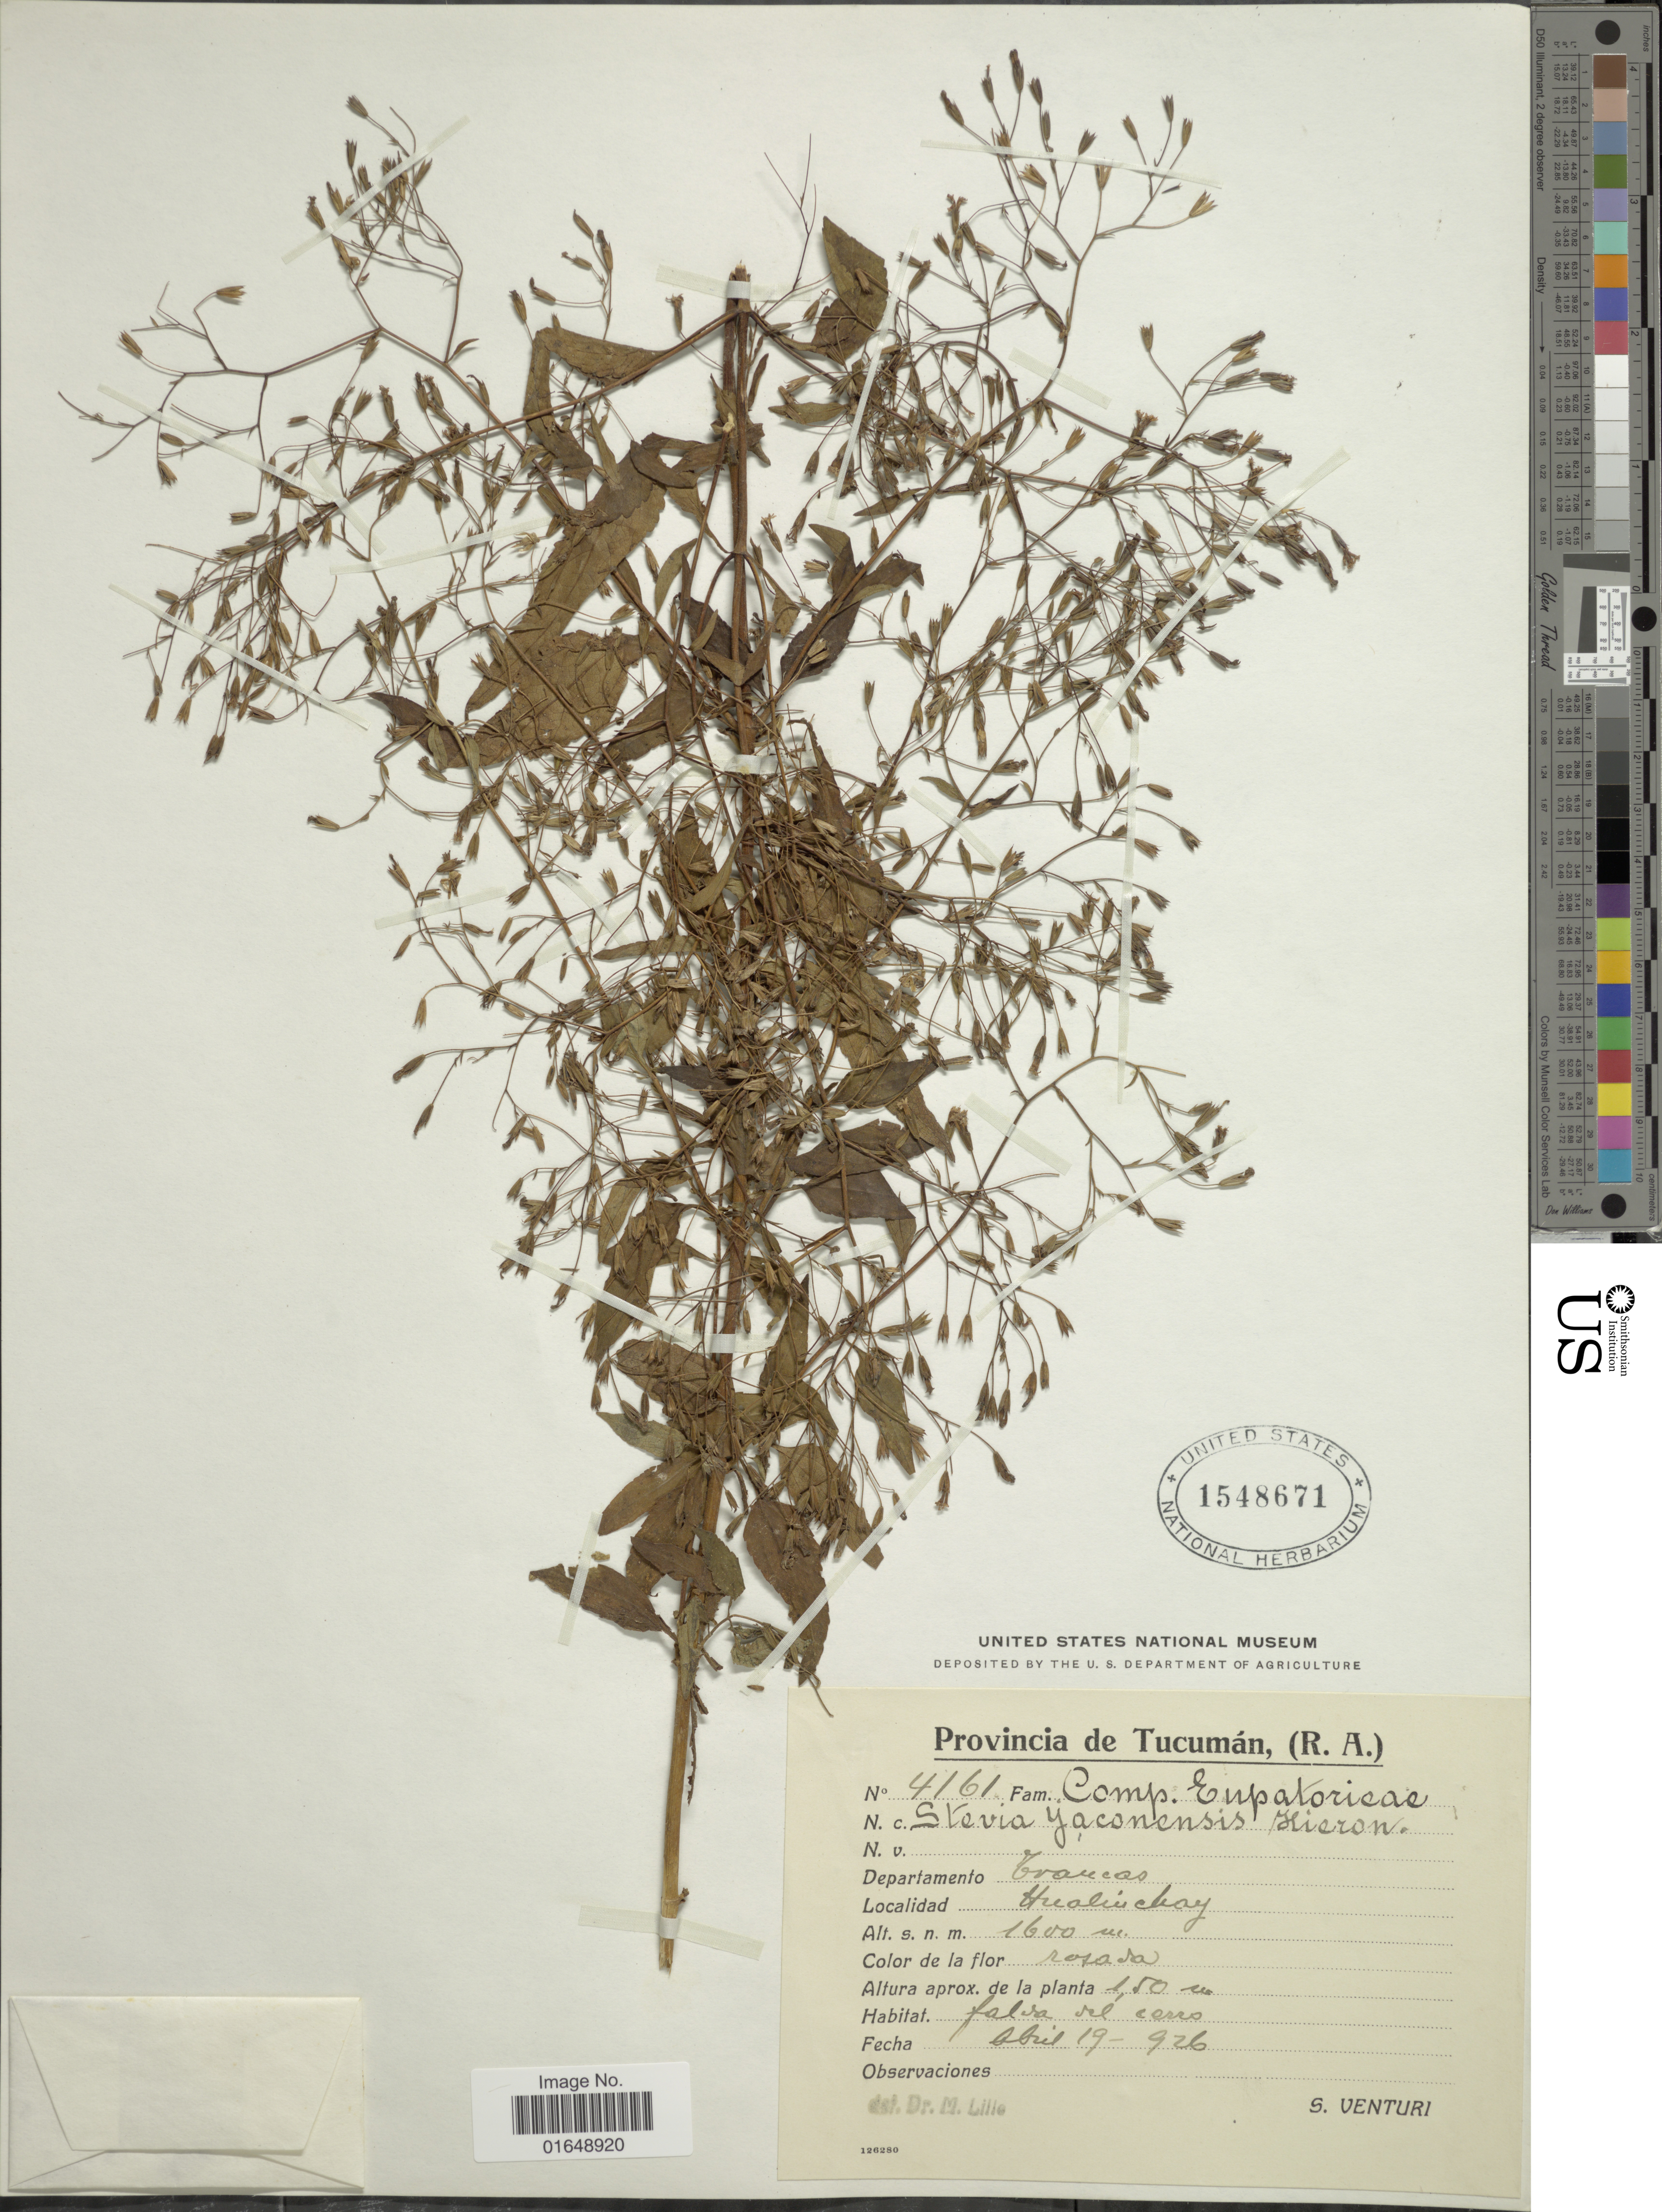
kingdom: Plantae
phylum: Tracheophyta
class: Magnoliopsida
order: Asterales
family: Asteraceae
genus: Stevia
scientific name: Stevia yaconensis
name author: Hieron.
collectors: S. Venturi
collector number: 4161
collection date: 1926-04-19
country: Argentina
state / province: Tucuman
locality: (R.A.) Departamento Trancas, Hualinchay.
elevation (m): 1600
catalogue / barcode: US 1548671